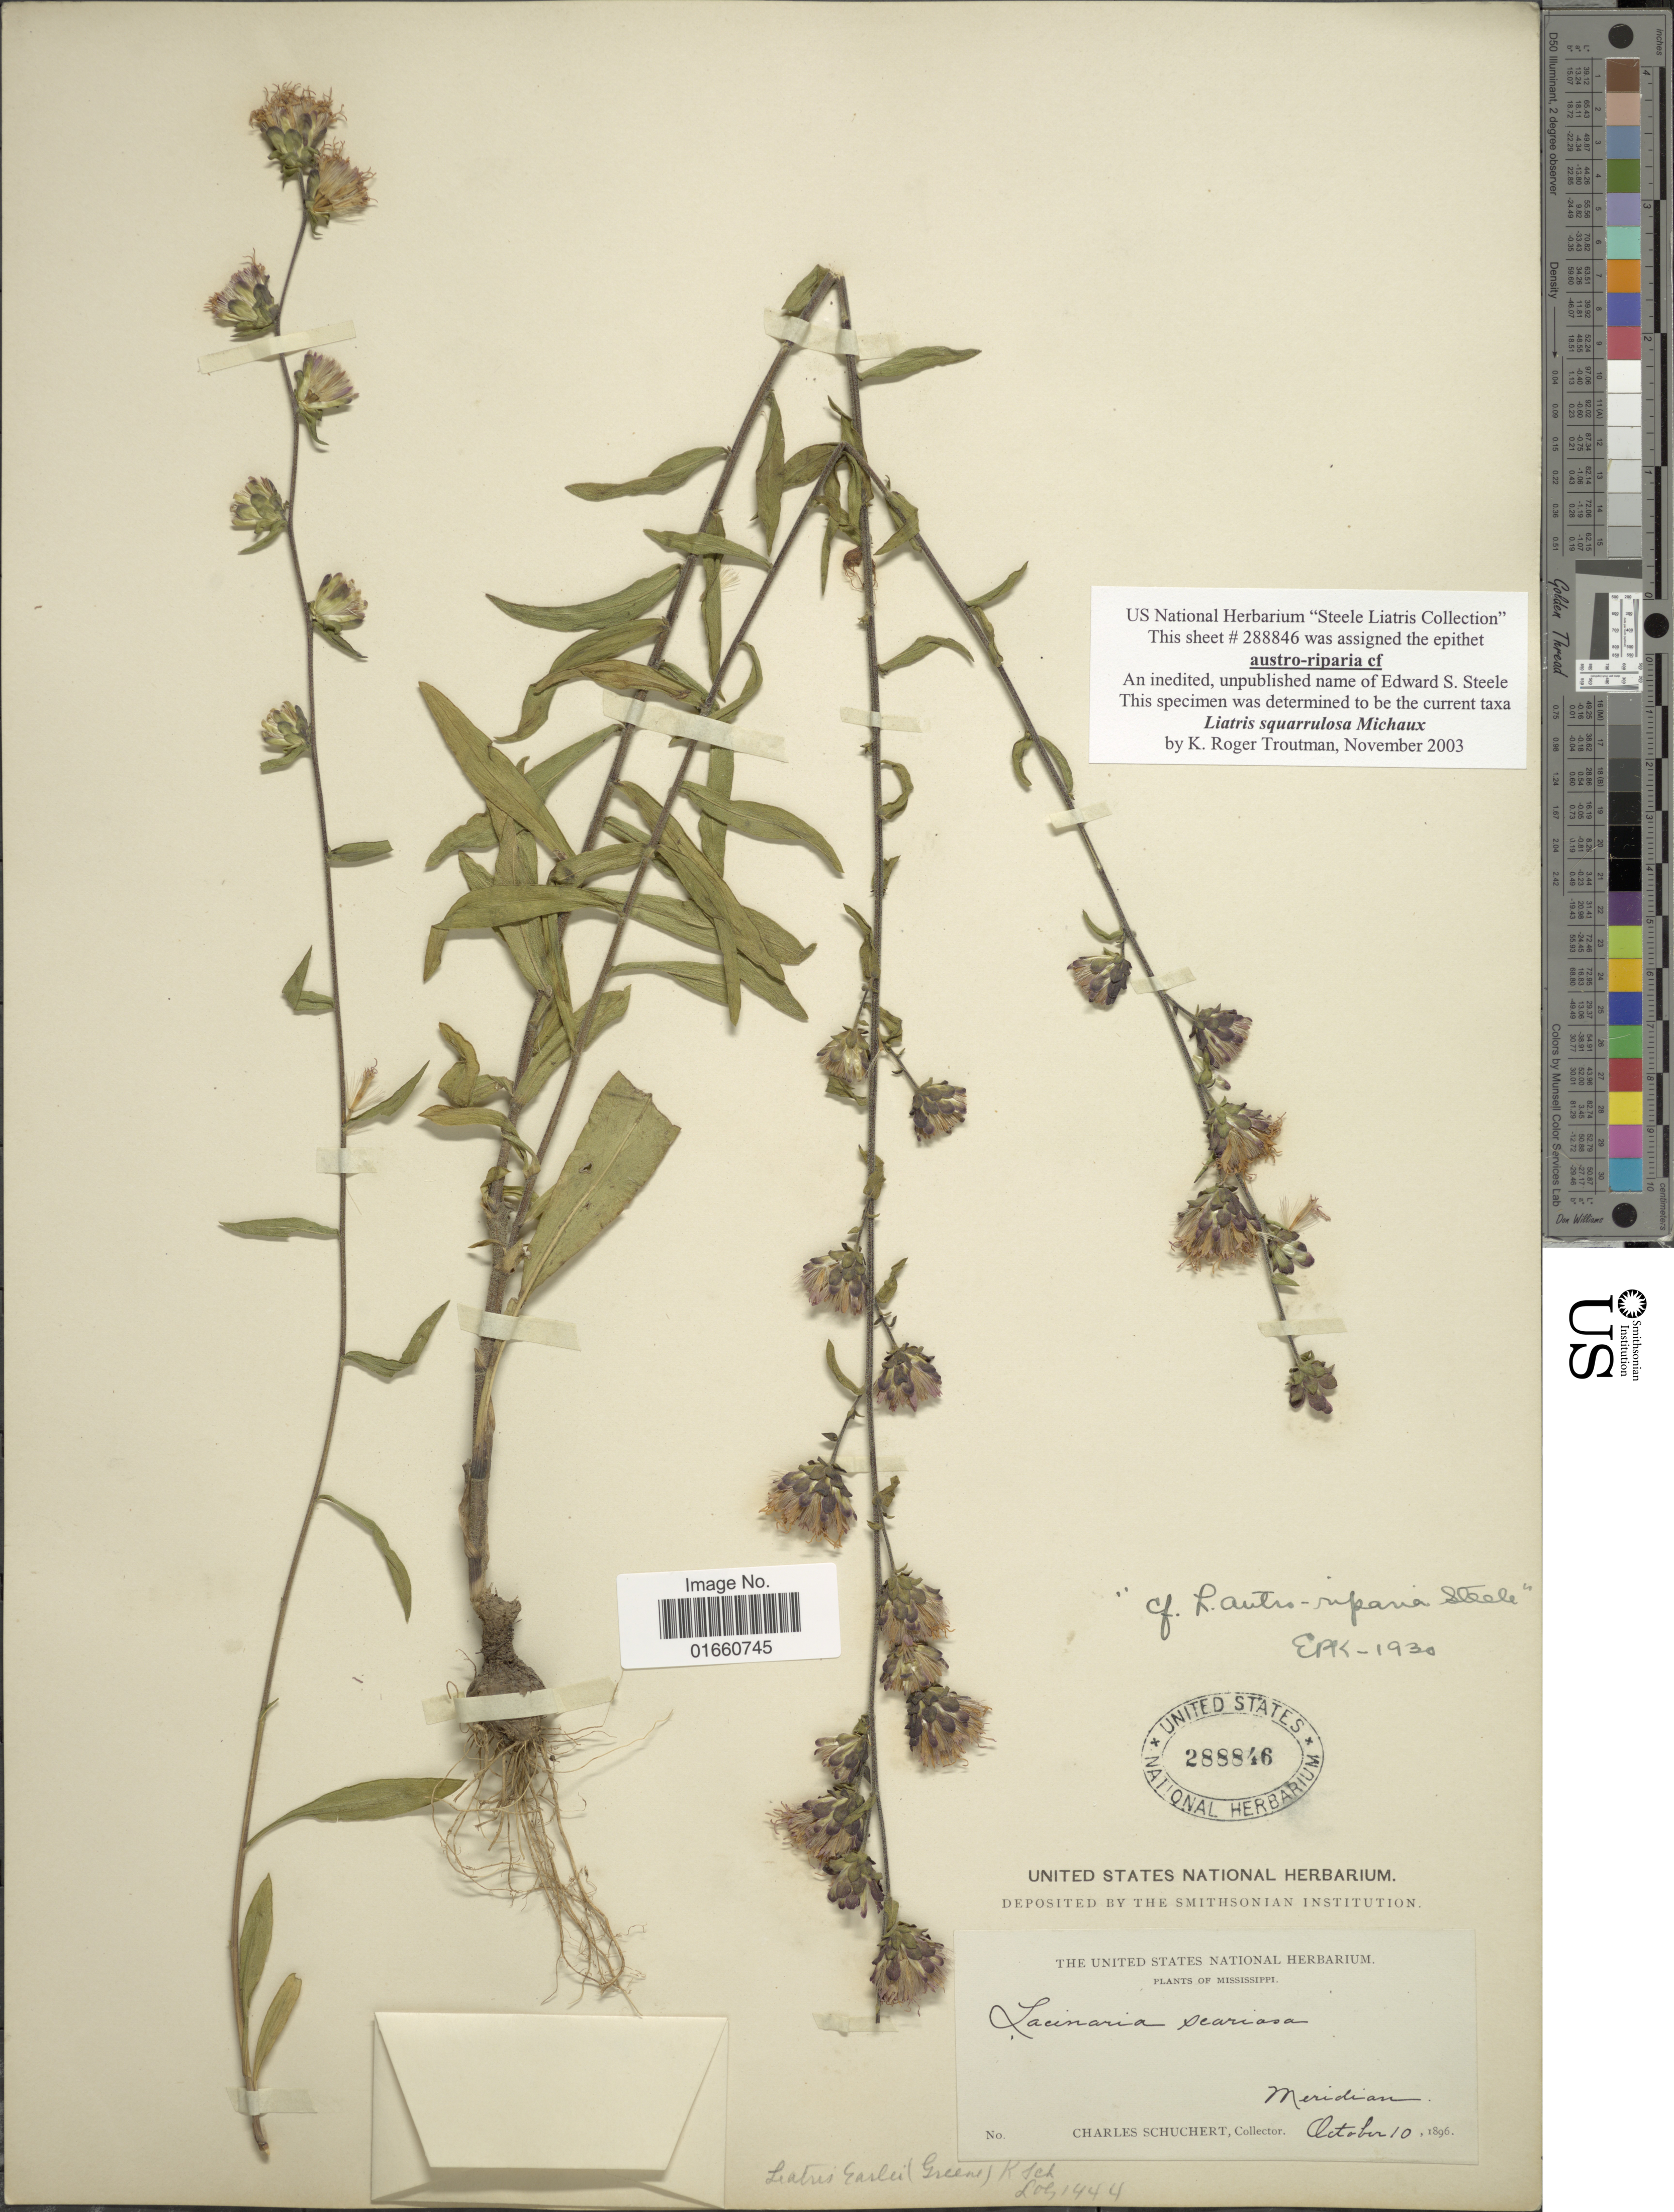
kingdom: Plantae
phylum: Tracheophyta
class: Magnoliopsida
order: Asterales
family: Asteraceae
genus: Liatris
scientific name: Liatris squarrulosa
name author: Michx.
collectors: C. Schuchert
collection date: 1896-10-10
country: United States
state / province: Mississippi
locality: Meridian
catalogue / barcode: US 288846